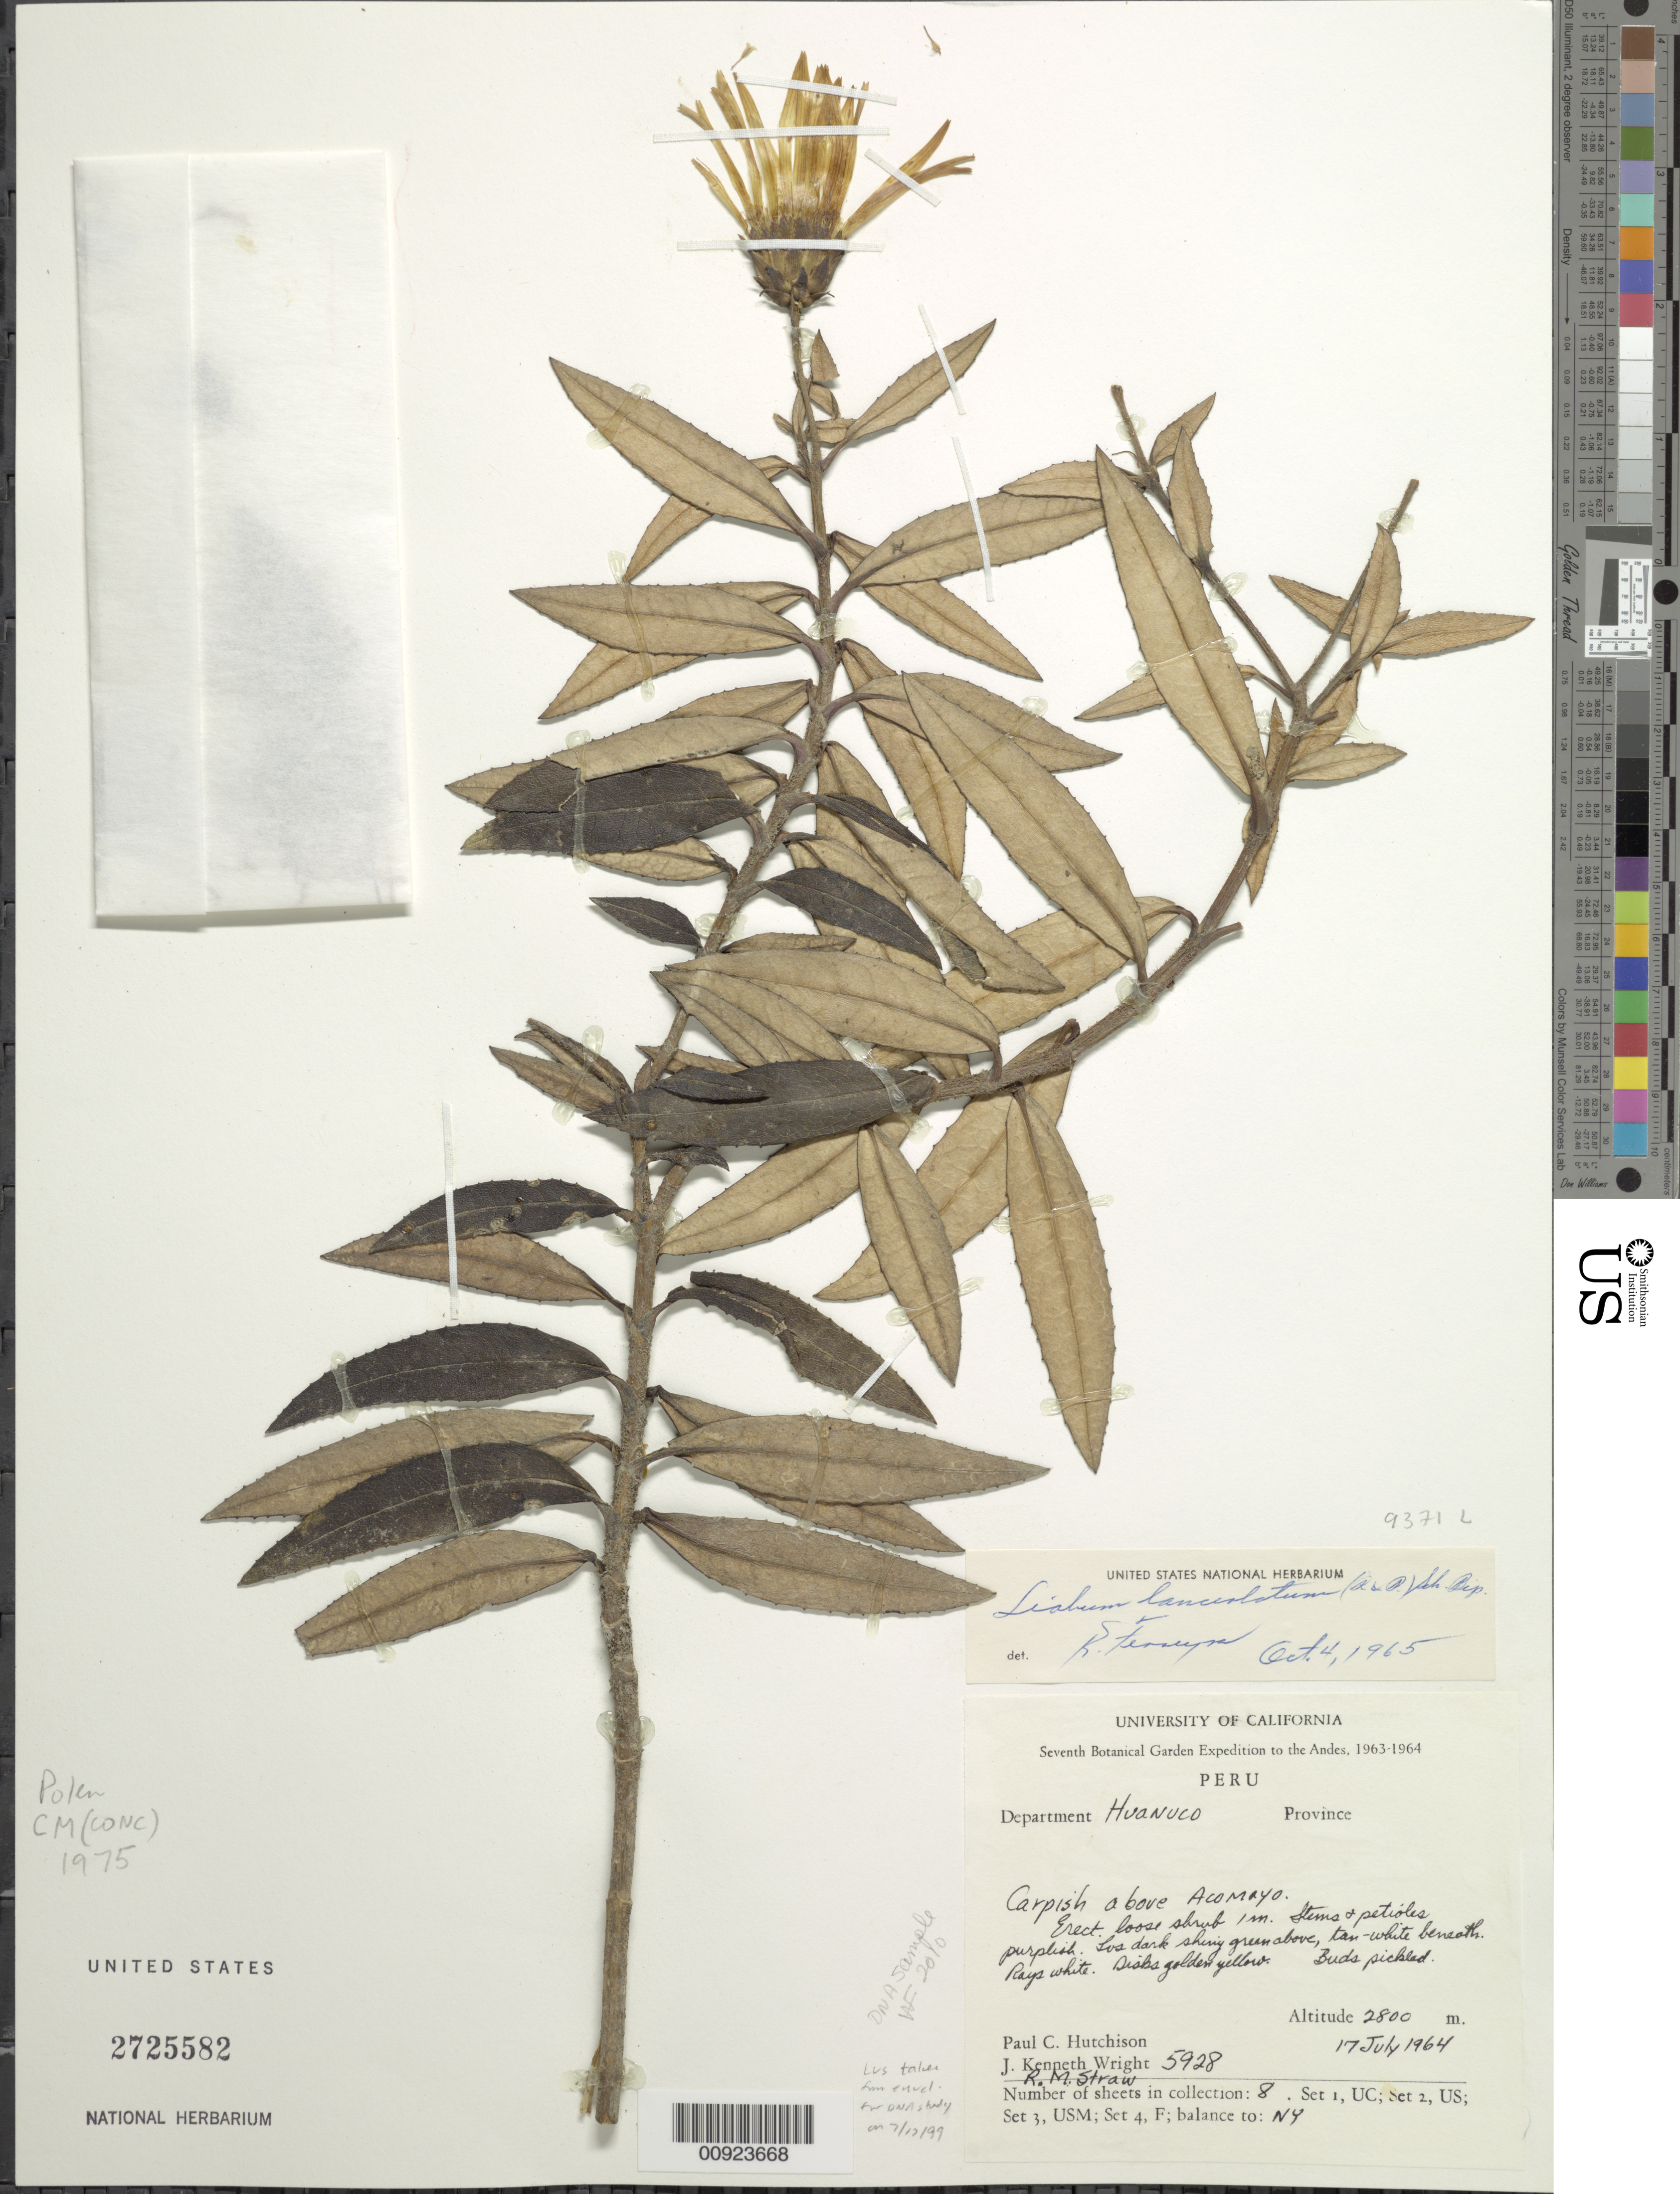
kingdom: Plantae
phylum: Tracheophyta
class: Magnoliopsida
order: Asterales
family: Asteraceae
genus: Munnozia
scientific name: Munnozia lanceolata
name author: Ruiz & Pav.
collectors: P. C. Hutchison, J. K. Wright & R. M. Straw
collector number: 5928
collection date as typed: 17 July 1964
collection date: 1964-07-17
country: Peru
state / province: Huánuco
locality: Carpish above Acomayo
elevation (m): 2800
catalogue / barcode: US 2725582